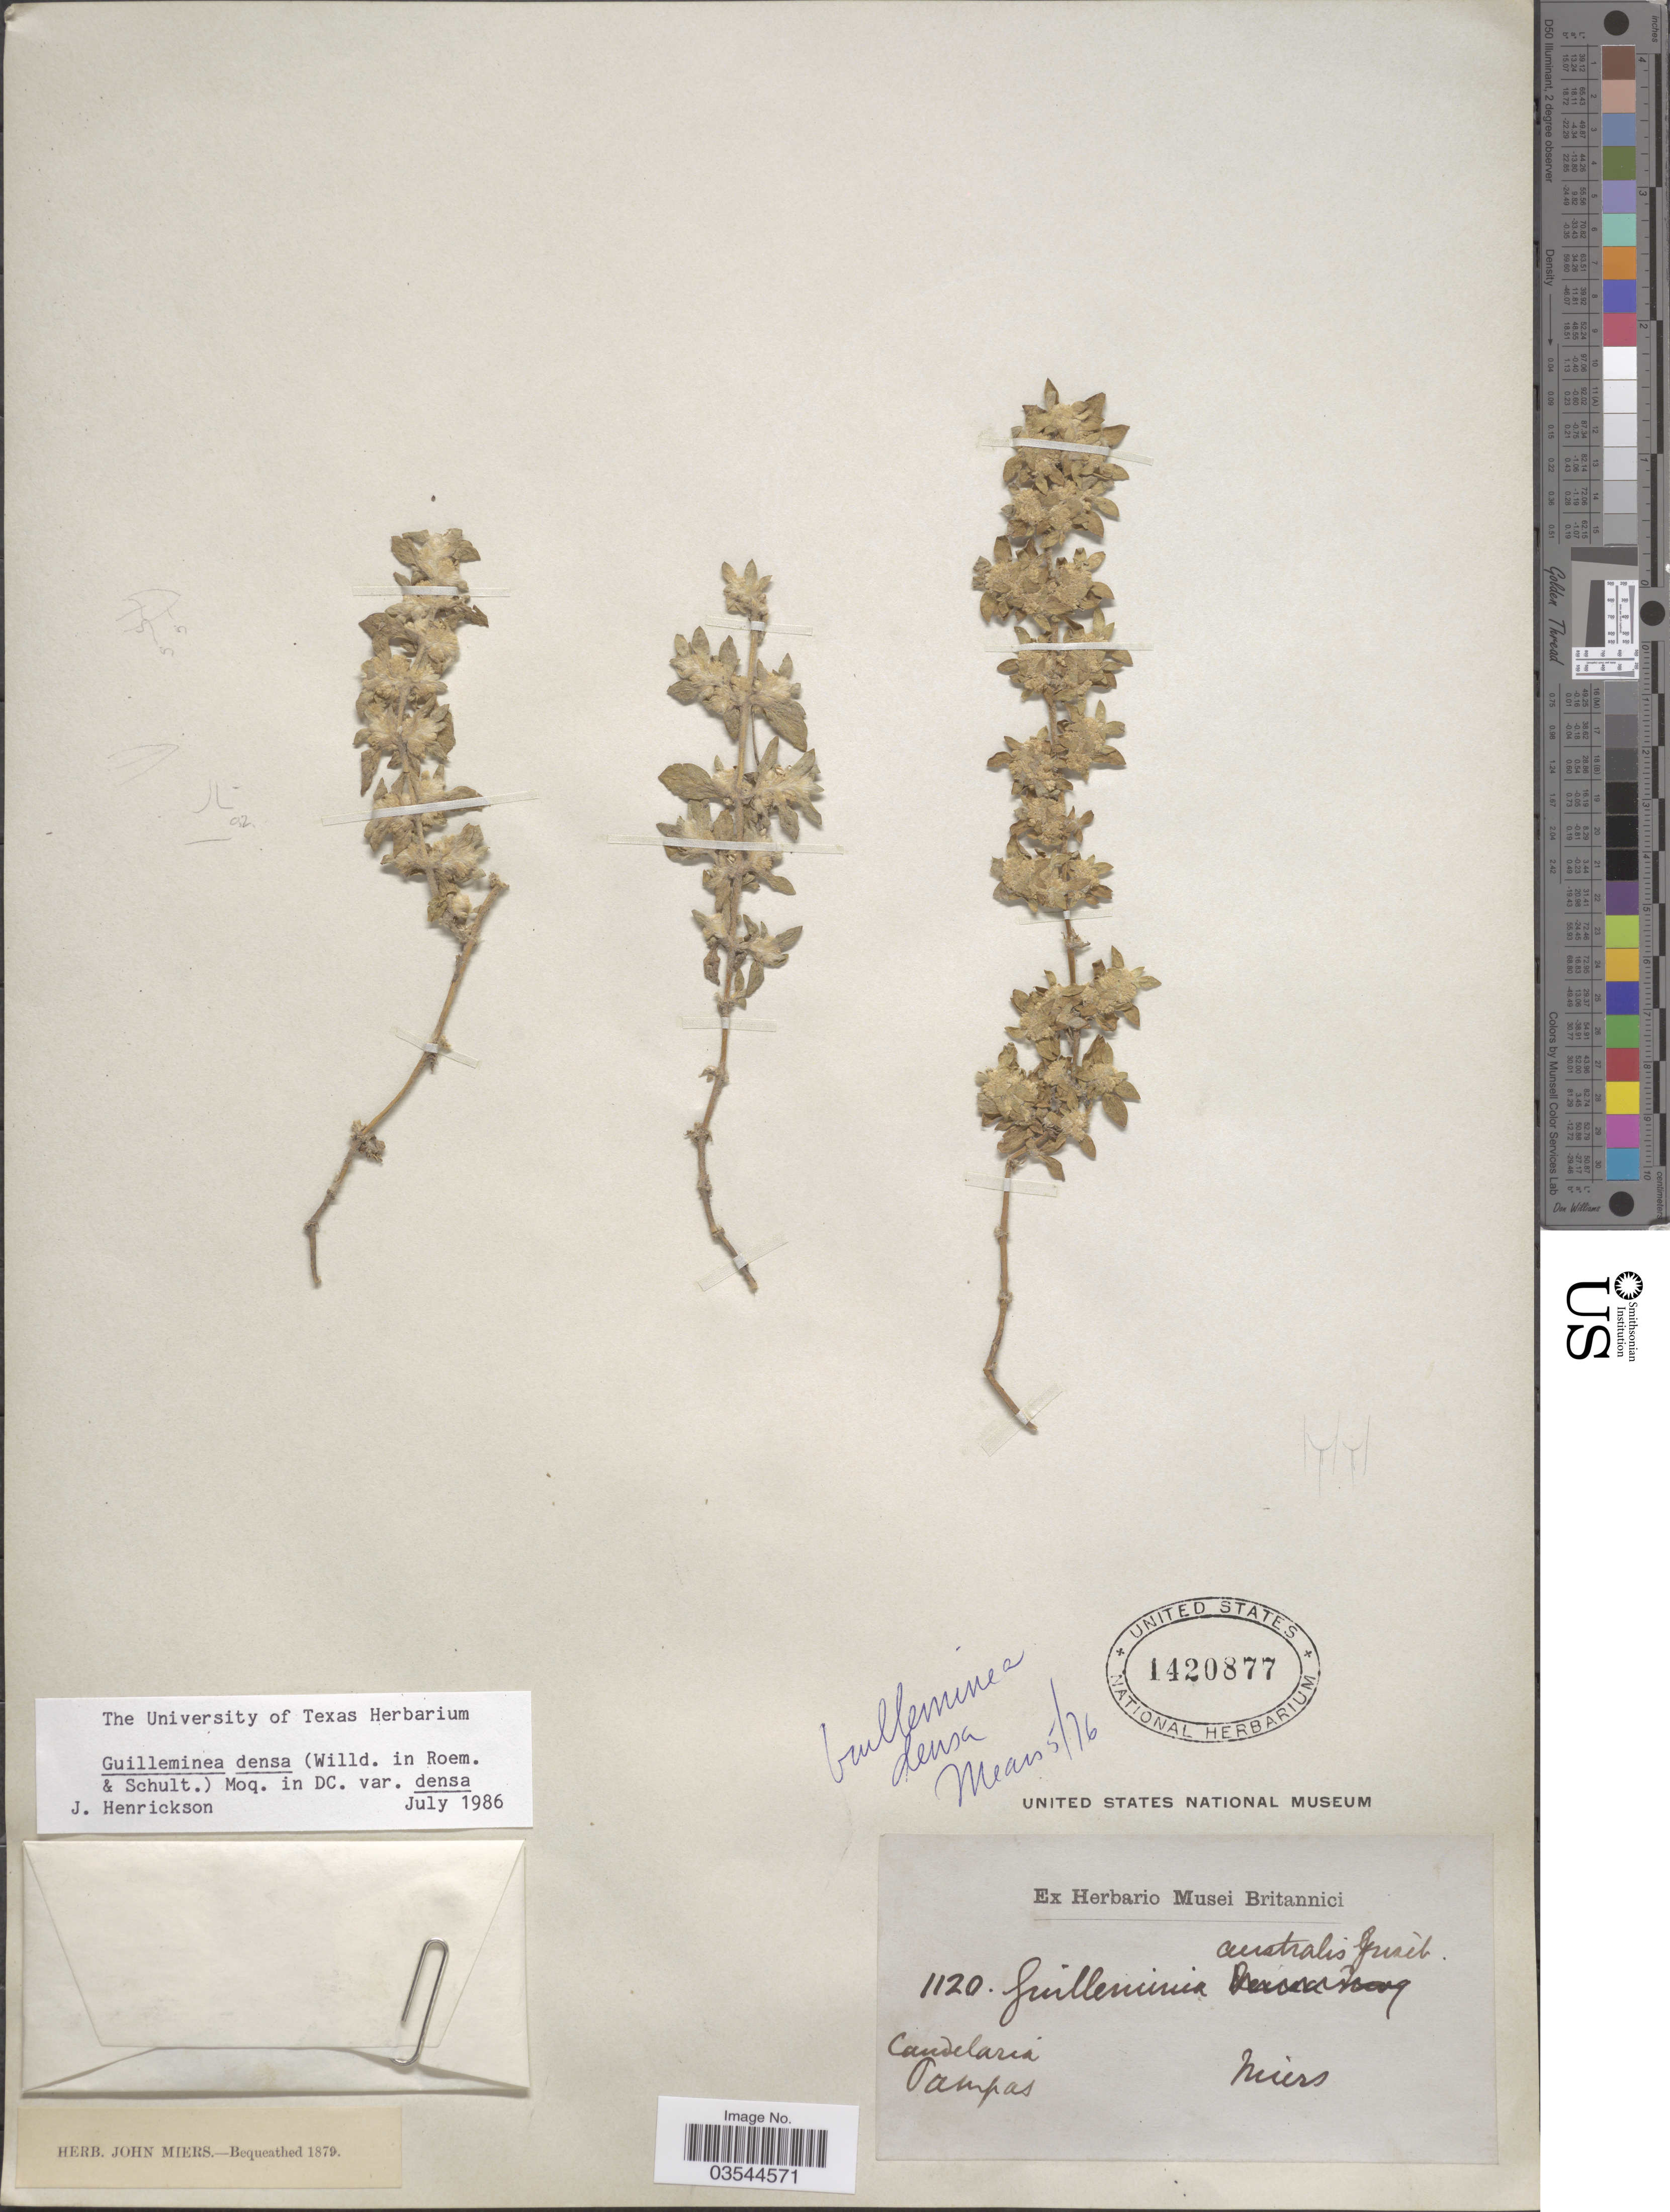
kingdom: Plantae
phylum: Tracheophyta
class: Magnoliopsida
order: Caryophyllales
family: Amaranthaceae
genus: Guilleminea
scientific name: Guilleminea densa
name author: (Humb. & Bonpl. ex Schult.) Moq.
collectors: Miers, --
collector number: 1120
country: Argentina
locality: Candelaria. Pampas.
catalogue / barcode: US 1420877